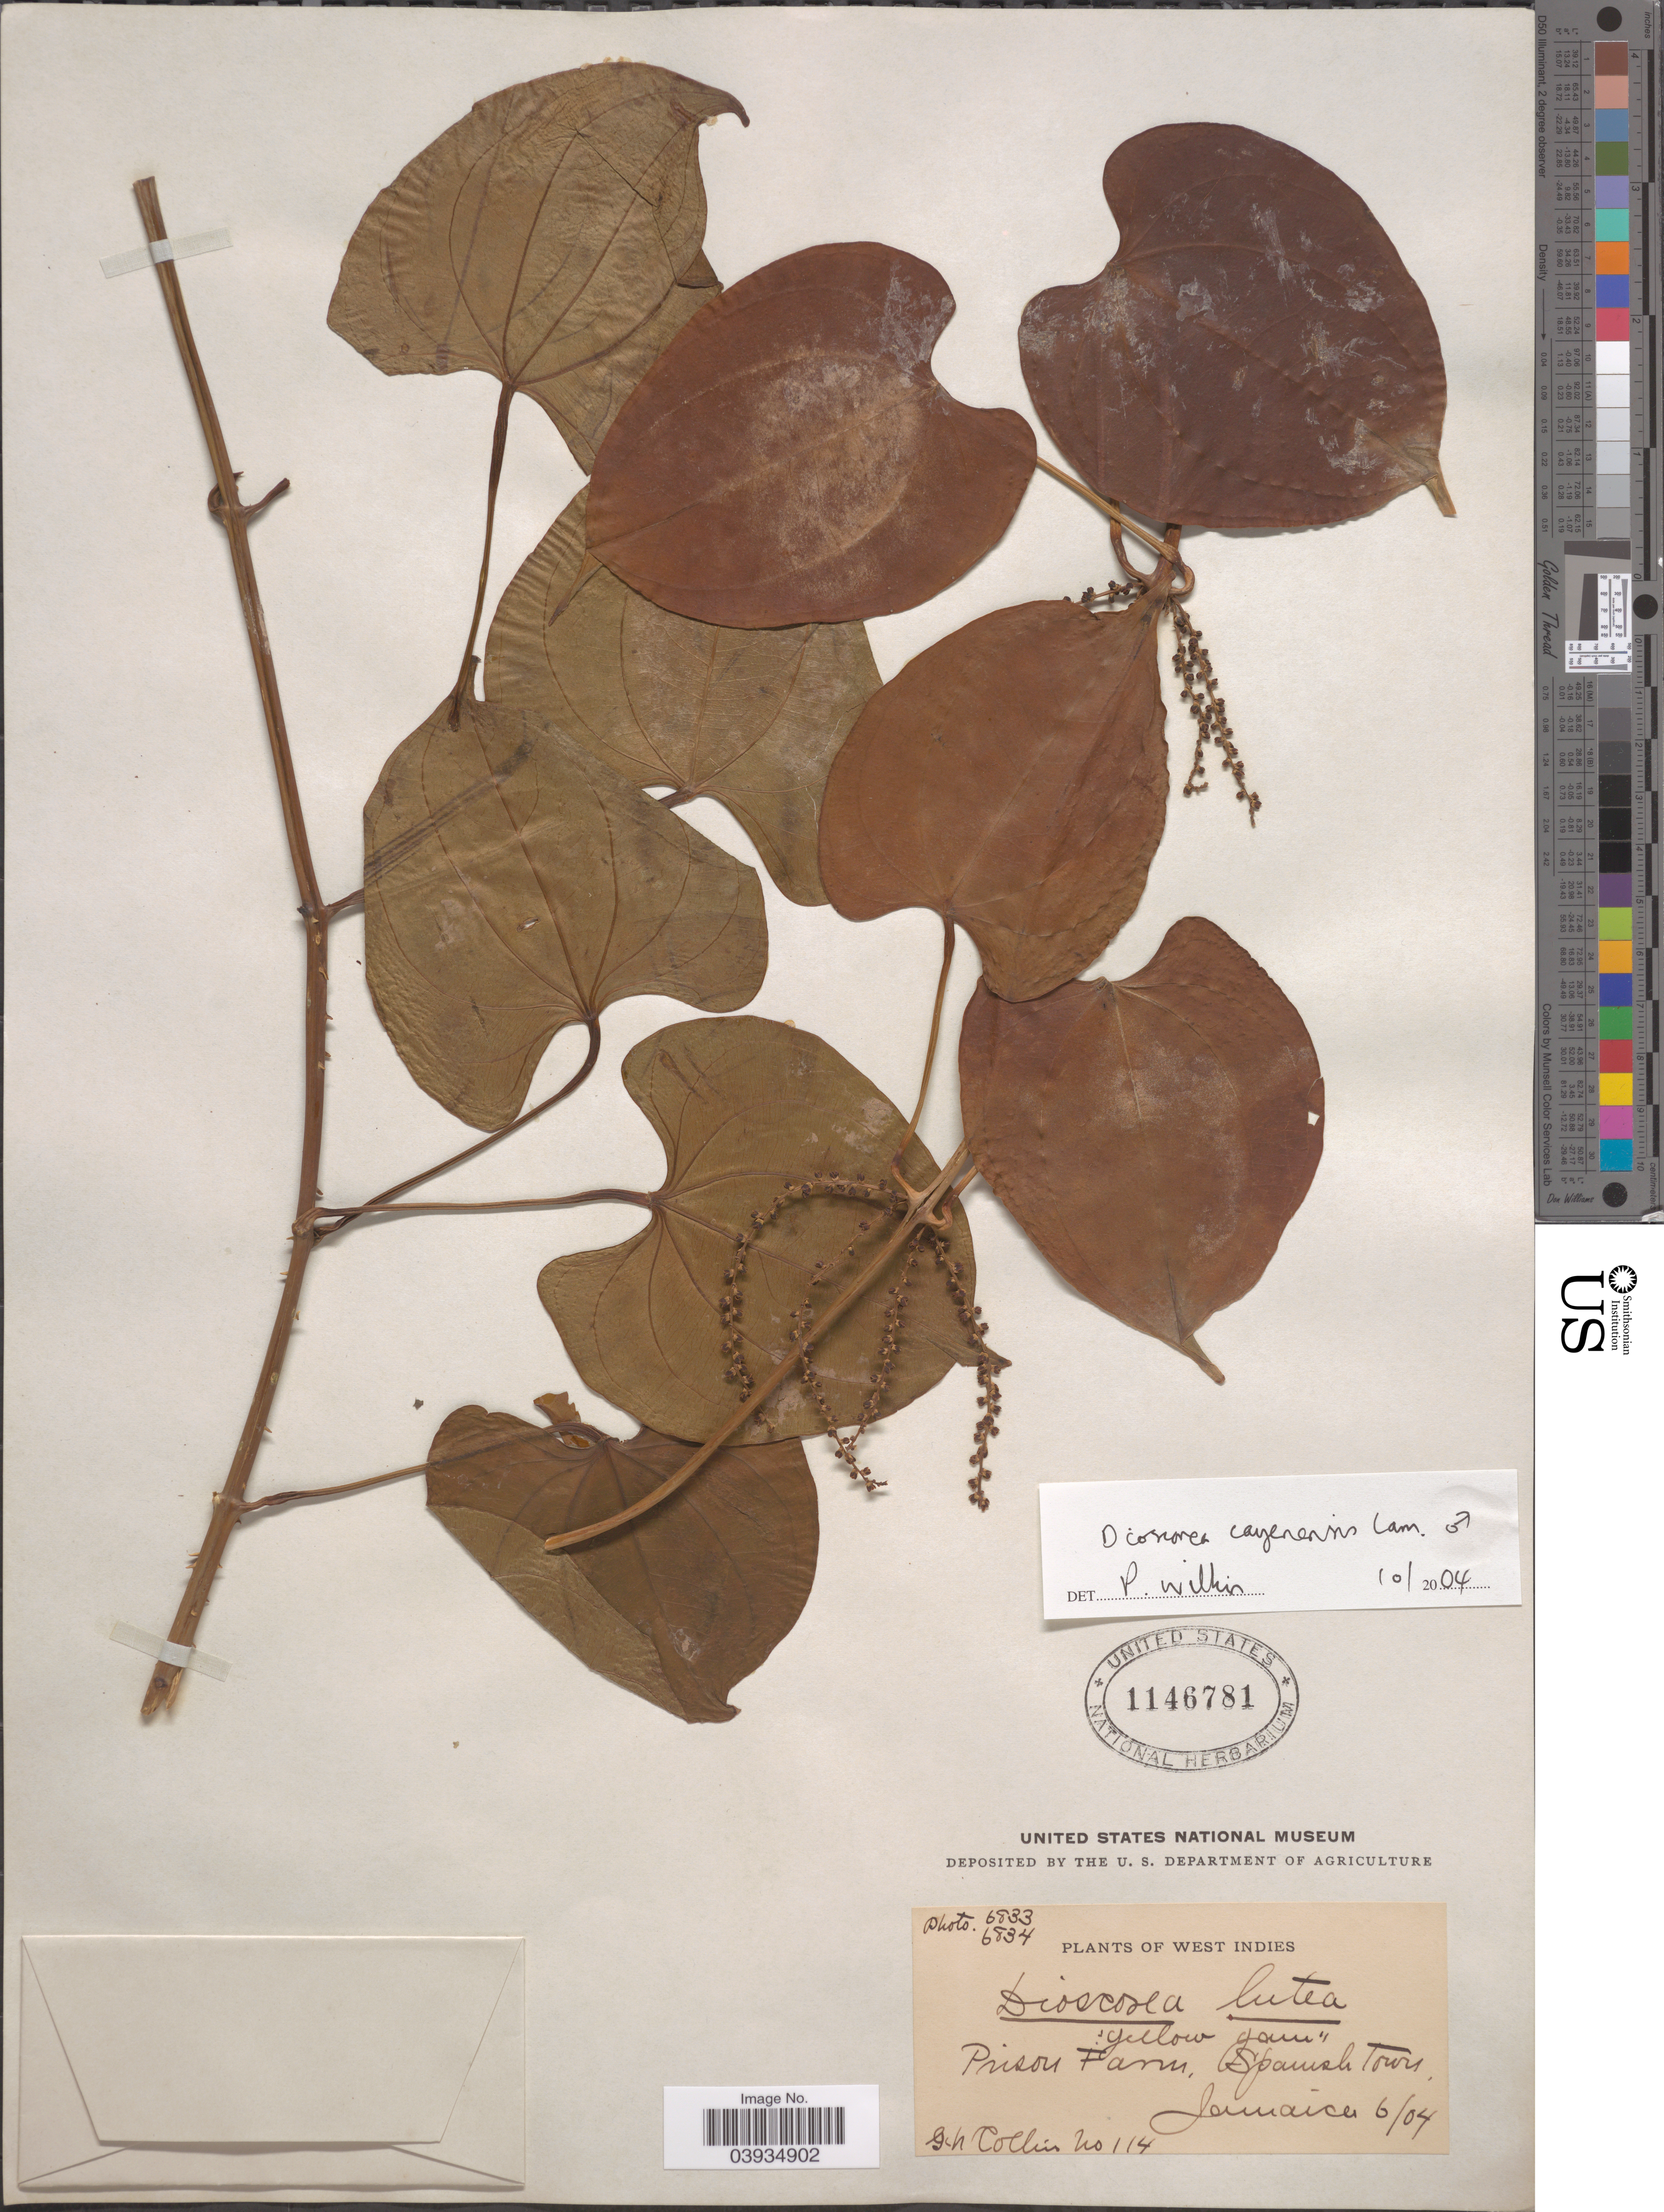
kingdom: Plantae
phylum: Tracheophyta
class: Liliopsida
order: Dioscoreales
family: Dioscoreaceae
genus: Dioscorea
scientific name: Dioscorea cayenensis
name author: Lam.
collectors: G. Collins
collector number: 114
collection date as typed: Transcribed d/m/y: /6/4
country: Jamaica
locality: Prison Farm, Spanish Town.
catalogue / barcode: US 1146781